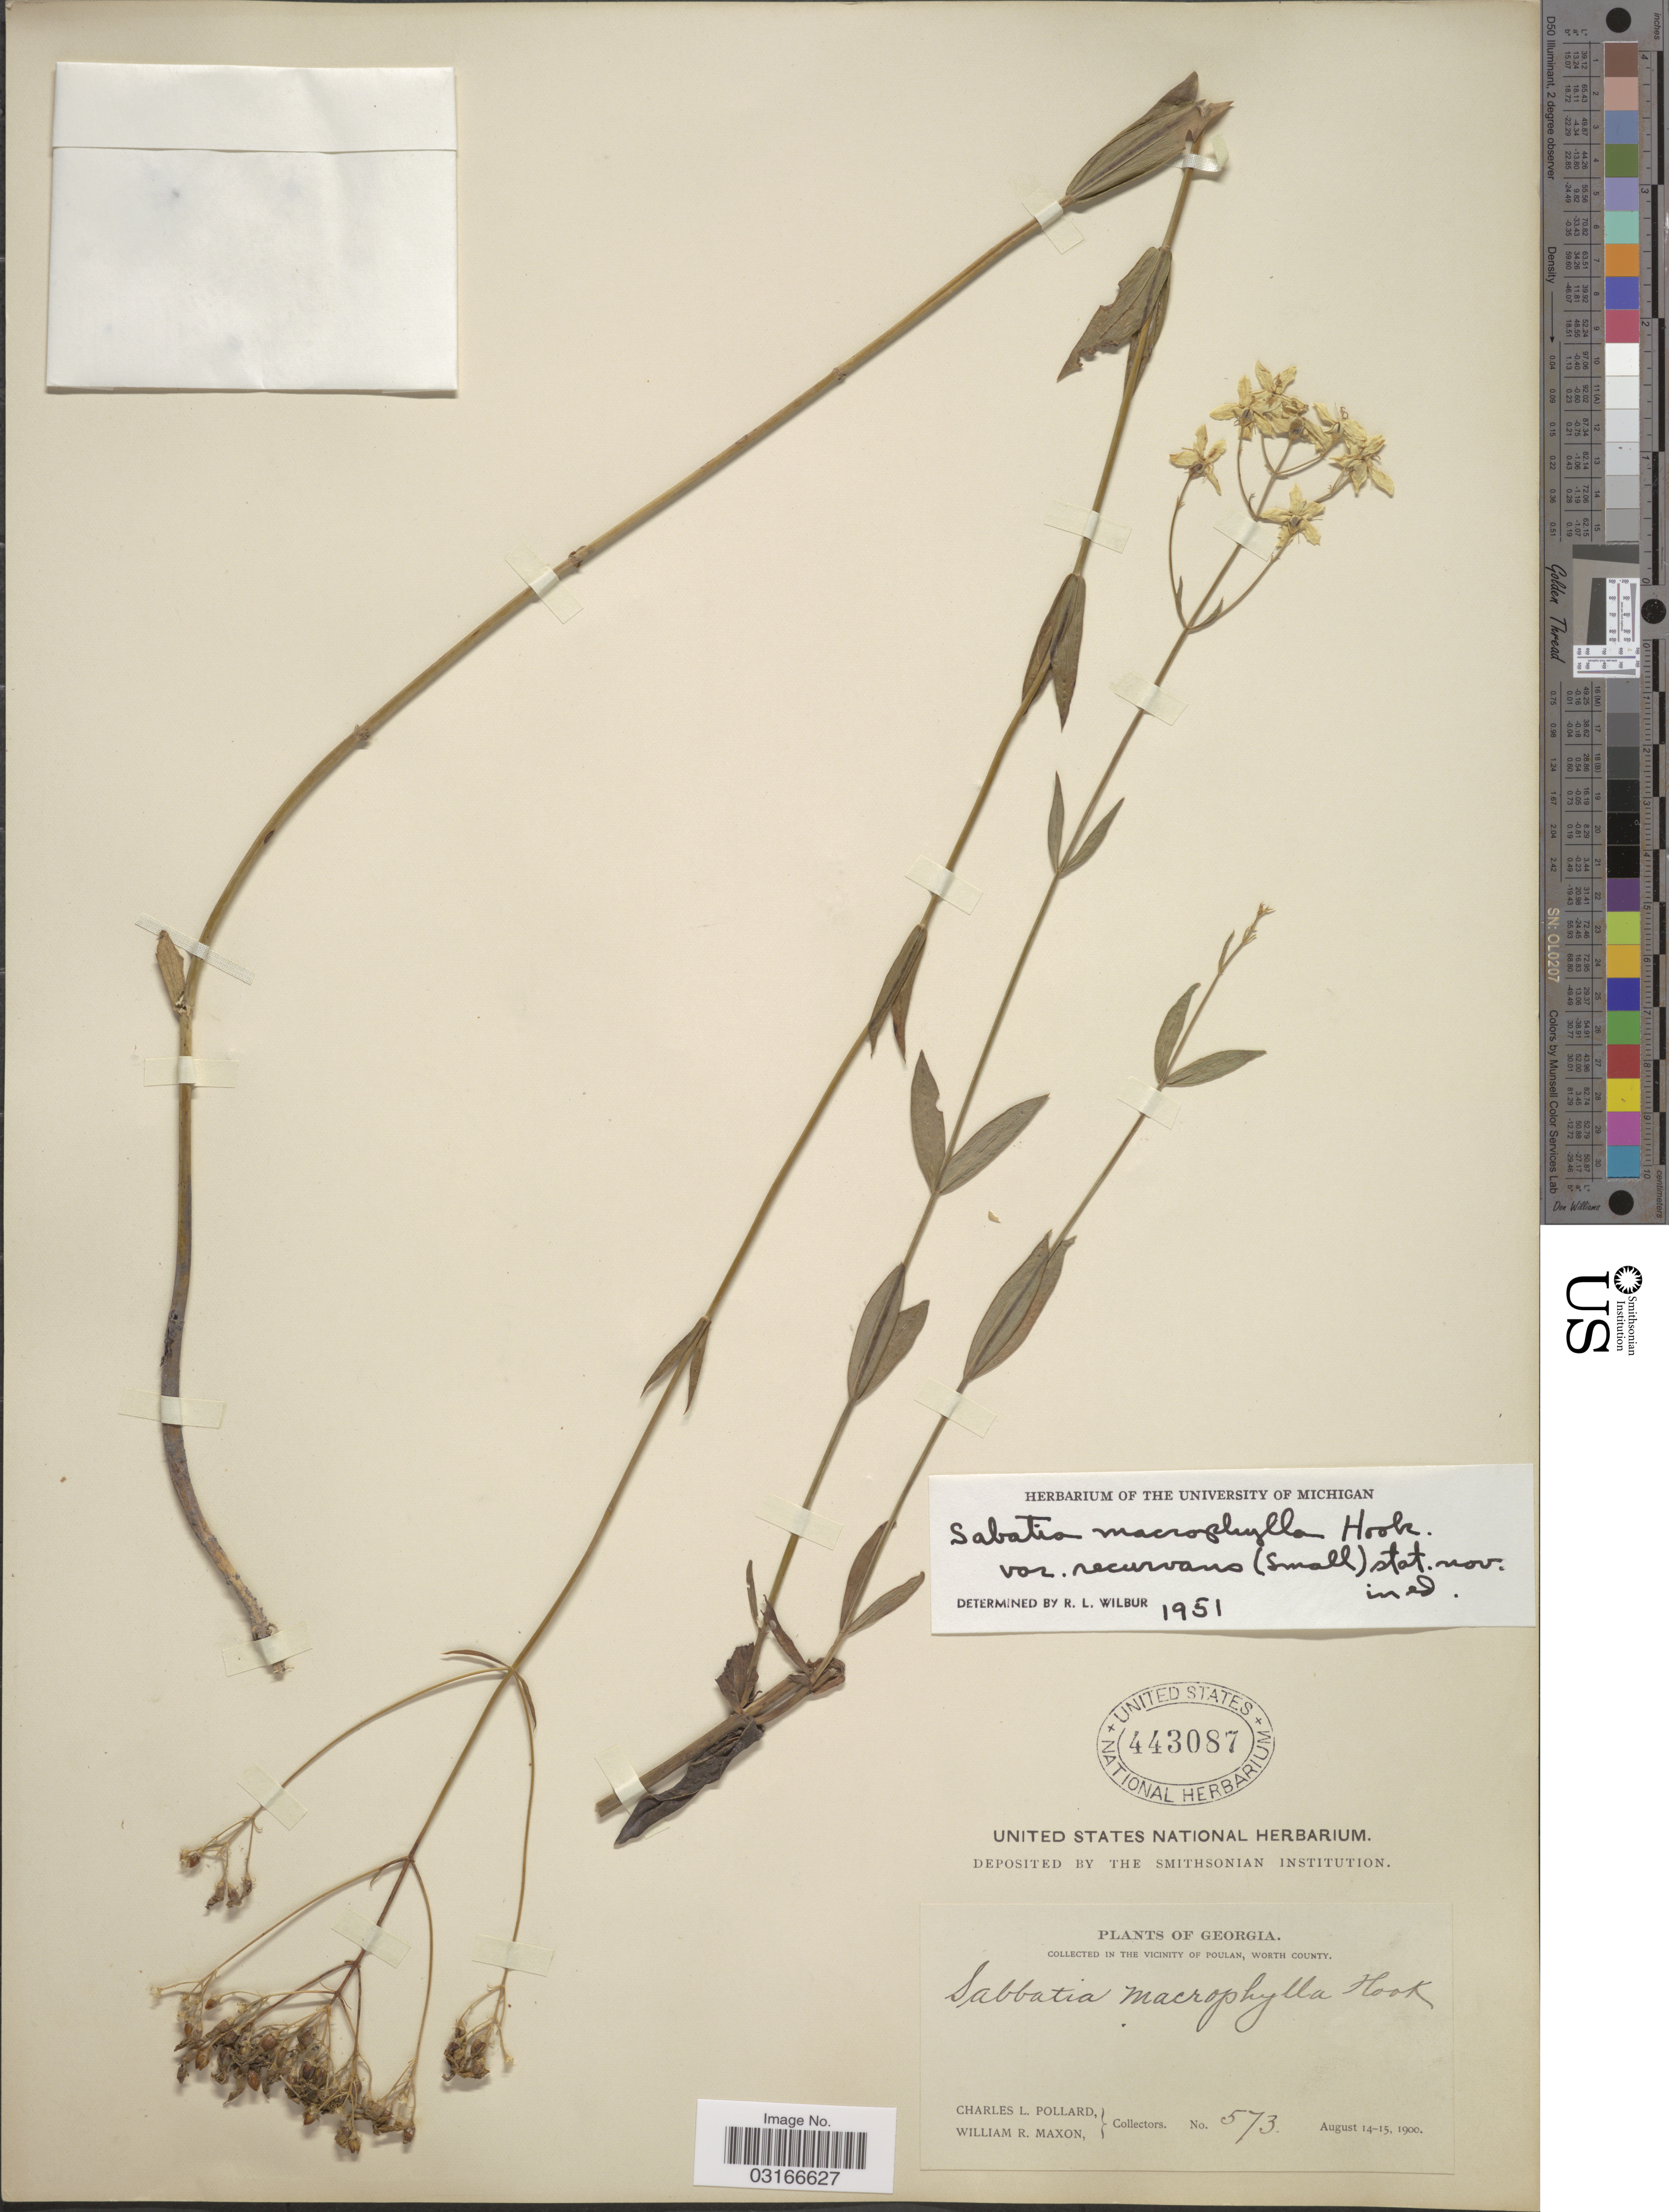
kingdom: Plantae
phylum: Tracheophyta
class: Magnoliopsida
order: Gentianales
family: Gentianaceae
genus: Sabatia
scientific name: Sabatia macrophylla var. recurvans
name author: (Small) Wilbur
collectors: C. L. Pollard & W. R. Maxon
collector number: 573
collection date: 1900-08-14/1900-08-15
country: United States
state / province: Georgia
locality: In the vicinity of Poulan, Worth County.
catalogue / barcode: US 443087